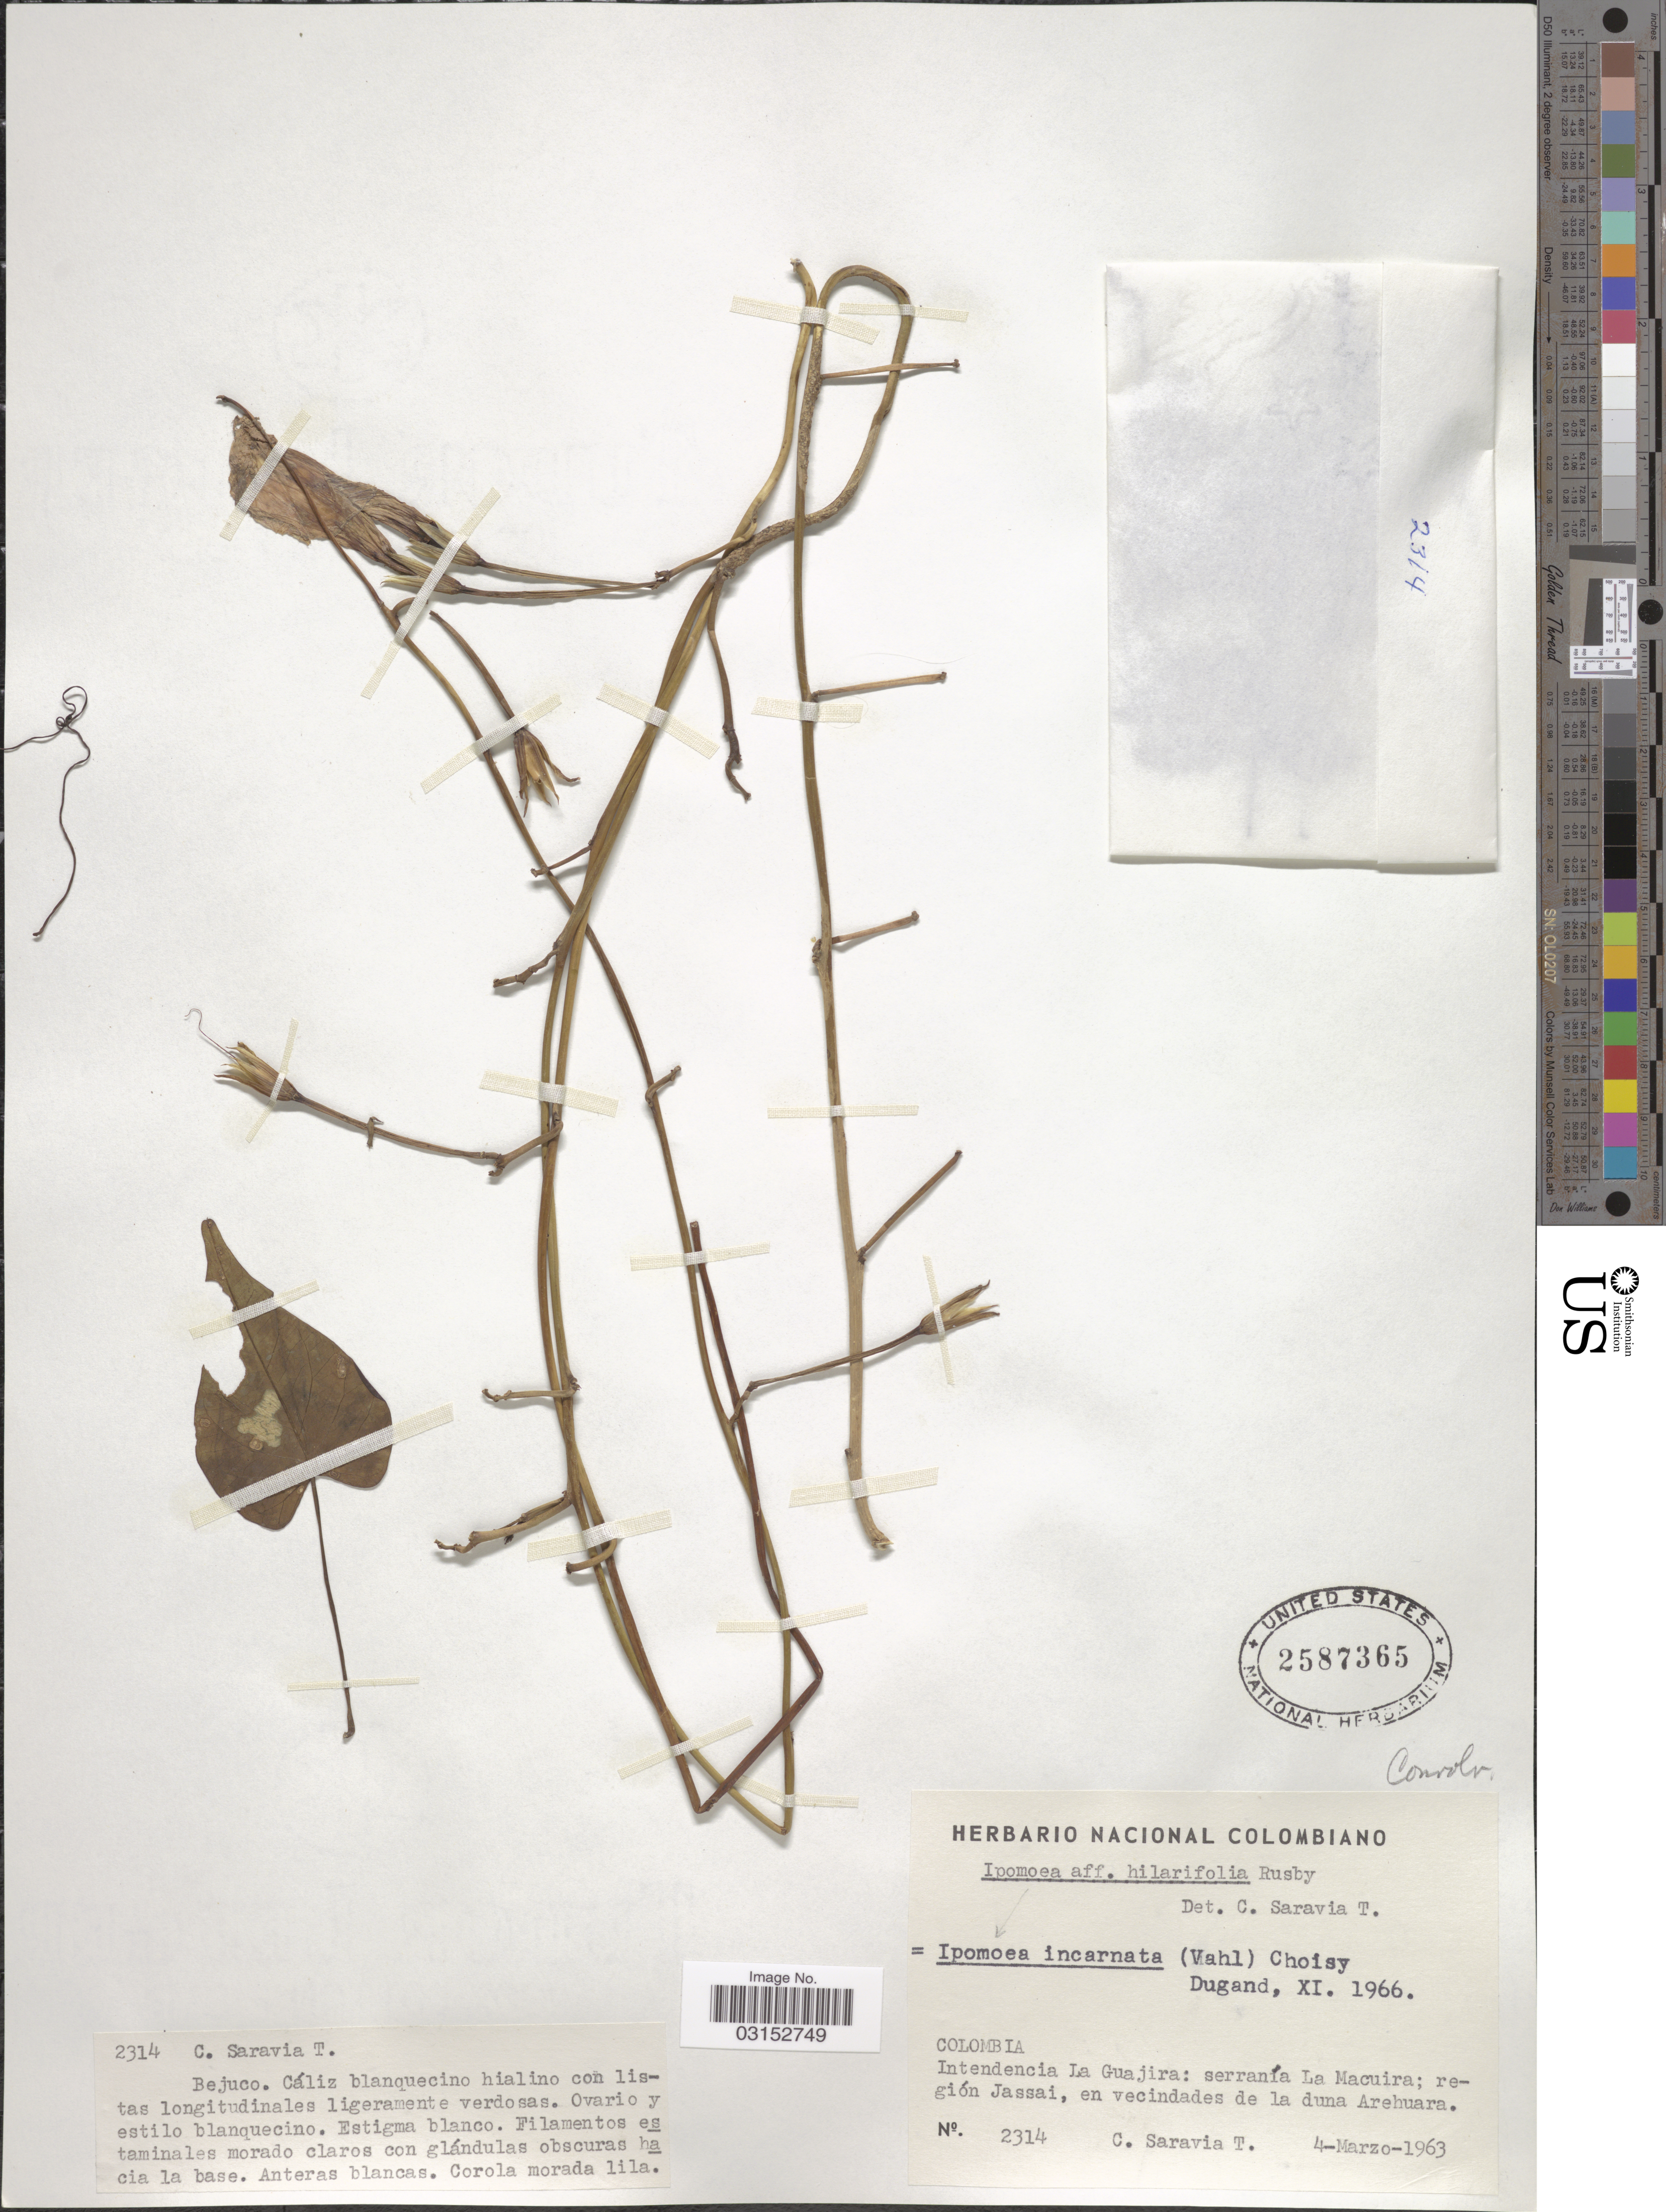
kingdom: Plantae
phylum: Tracheophyta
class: Magnoliopsida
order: Solanales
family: Convolvulaceae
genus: Ipomoea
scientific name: Ipomoea incarnata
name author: (Vahl) Choisy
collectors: C. Saravia T.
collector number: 2314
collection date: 1963-03-04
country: Colombia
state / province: La Guajira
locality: Intendencia La Guajira: serranía La Macuira; región Jassai, en vecindades de la duma Arehuara.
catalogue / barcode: US 2587365